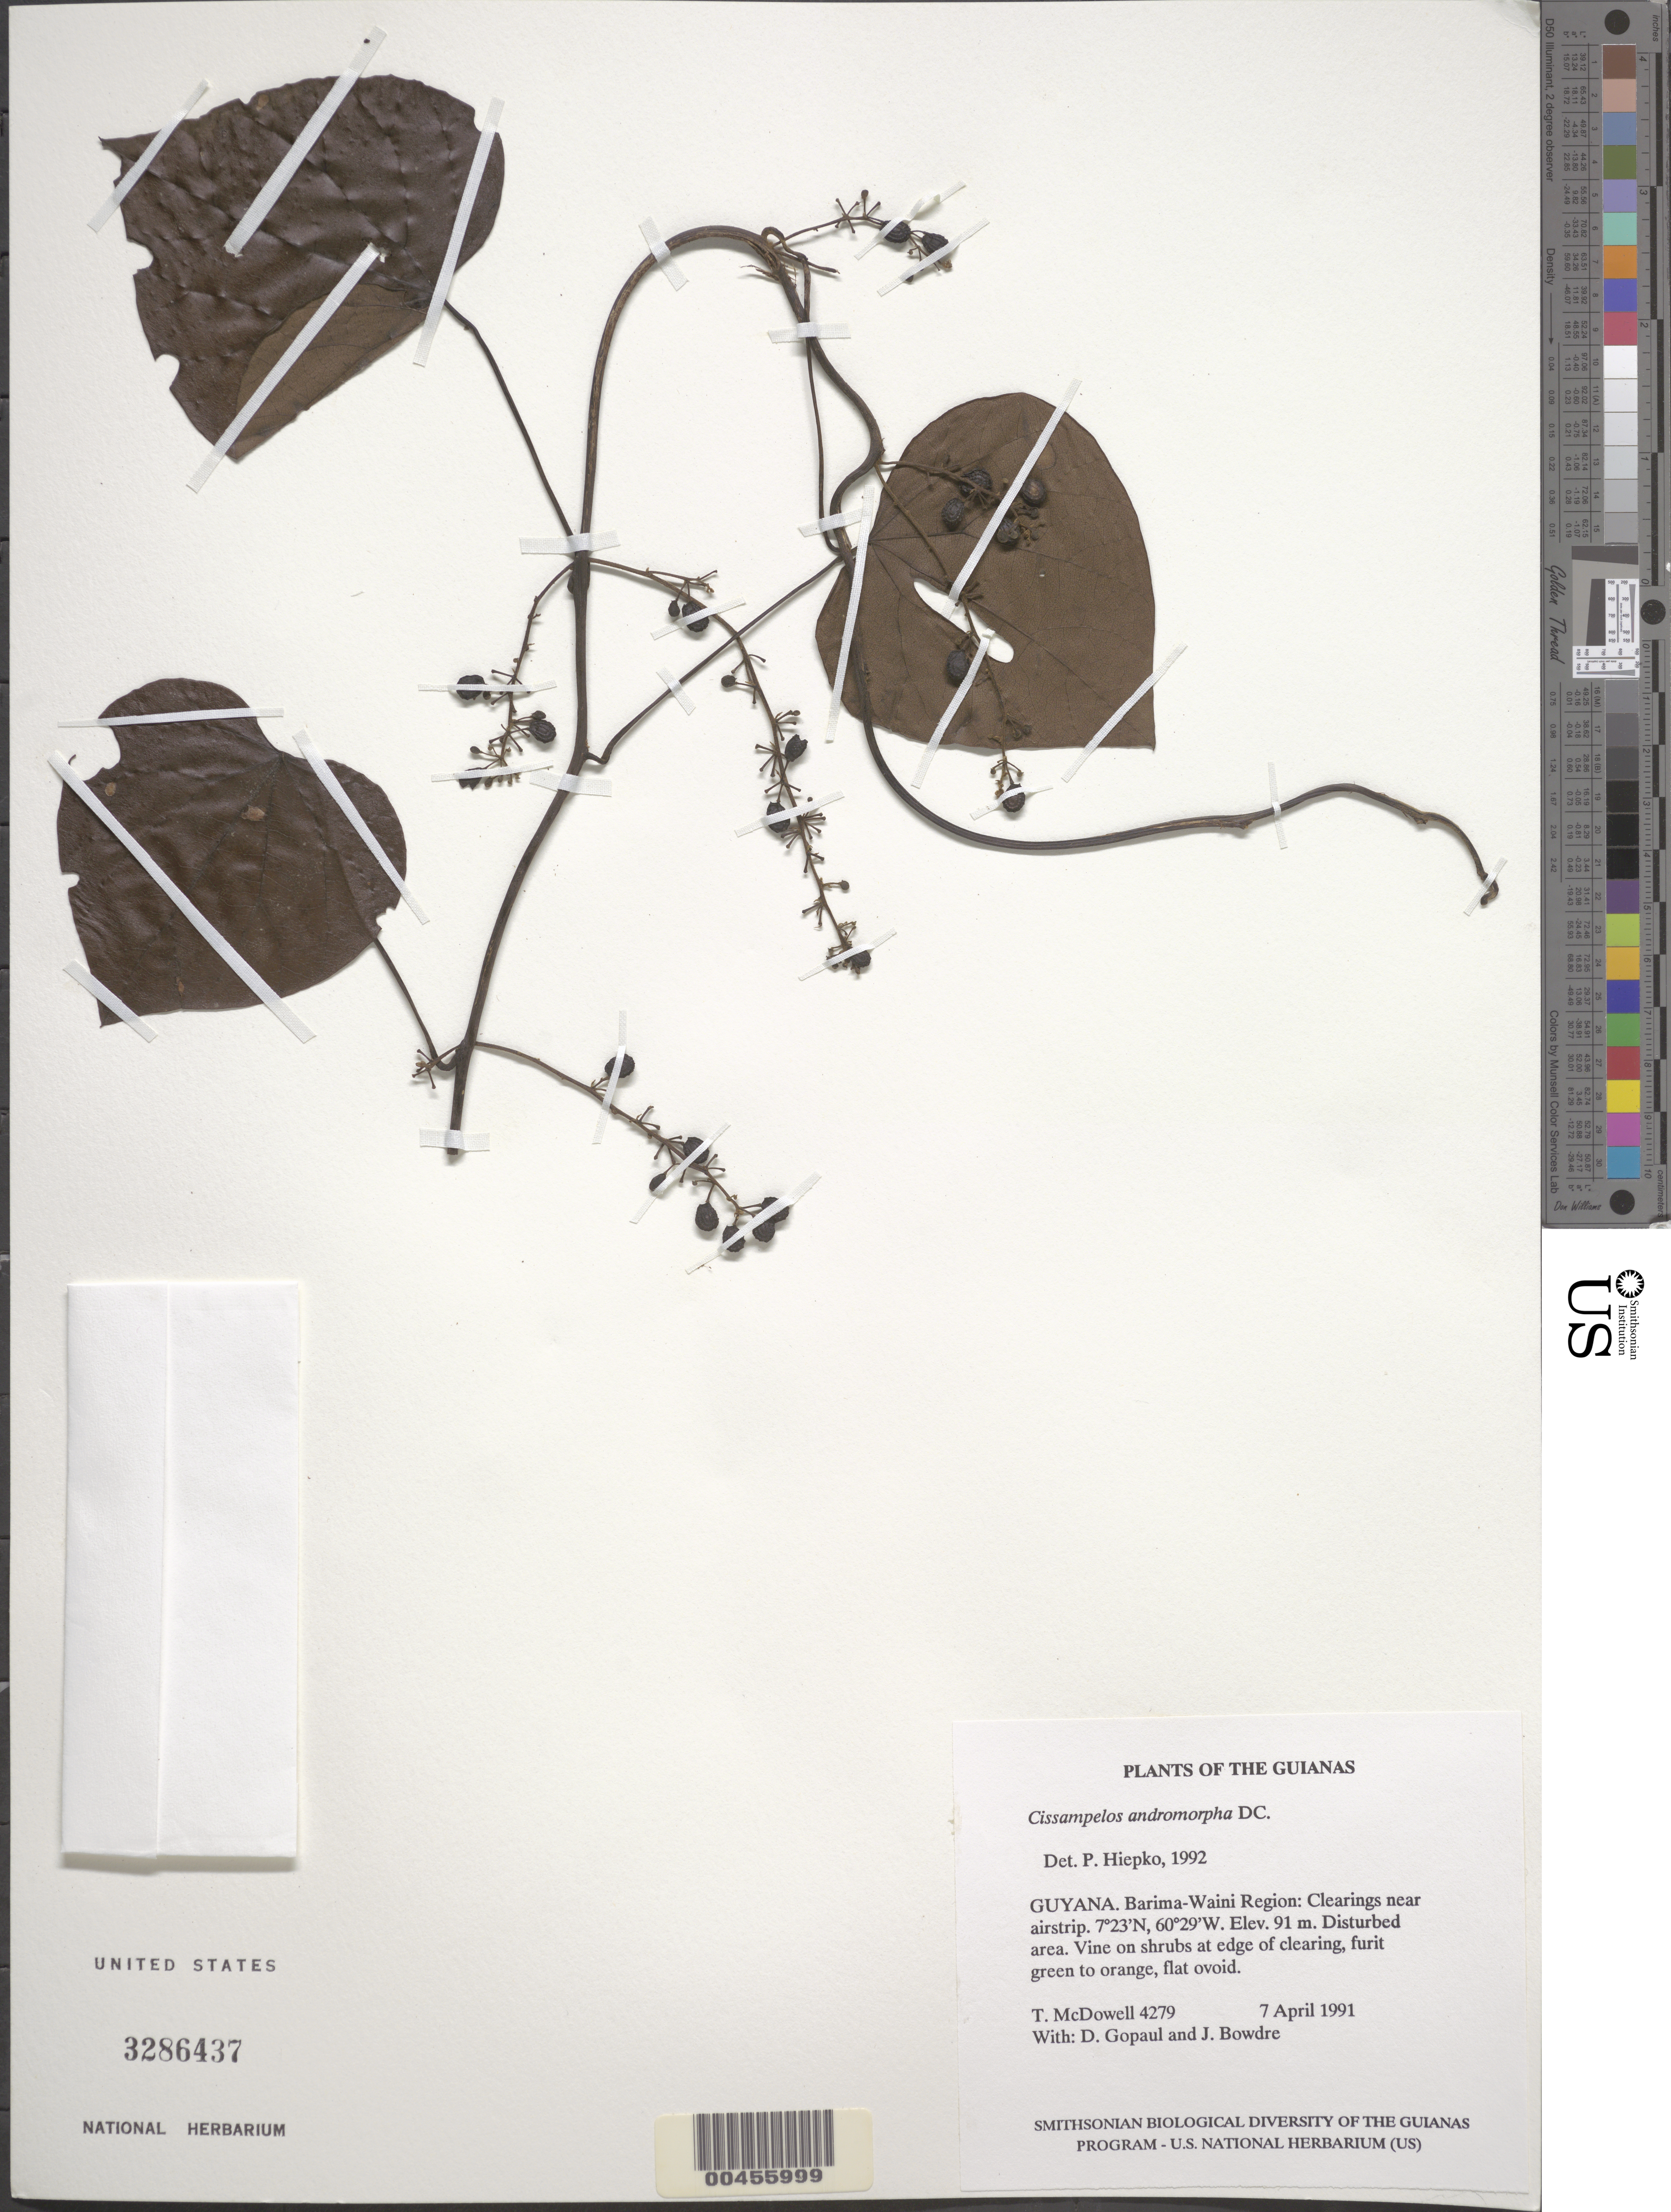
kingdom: Plantae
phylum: Tracheophyta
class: Magnoliopsida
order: Ranunculales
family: Menispermaceae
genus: Cissampelos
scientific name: Cissampelos andromorpha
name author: DC.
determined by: Hiepko, P. H.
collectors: T. McDowell, D. Gopaul & J. Bowdre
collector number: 4279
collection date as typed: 7 April 1991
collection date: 1991-04-07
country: Guyana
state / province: Barima-Waini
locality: Baramita. Clearings near airstrip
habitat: Disturbed area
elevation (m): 91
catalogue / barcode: US 3286437